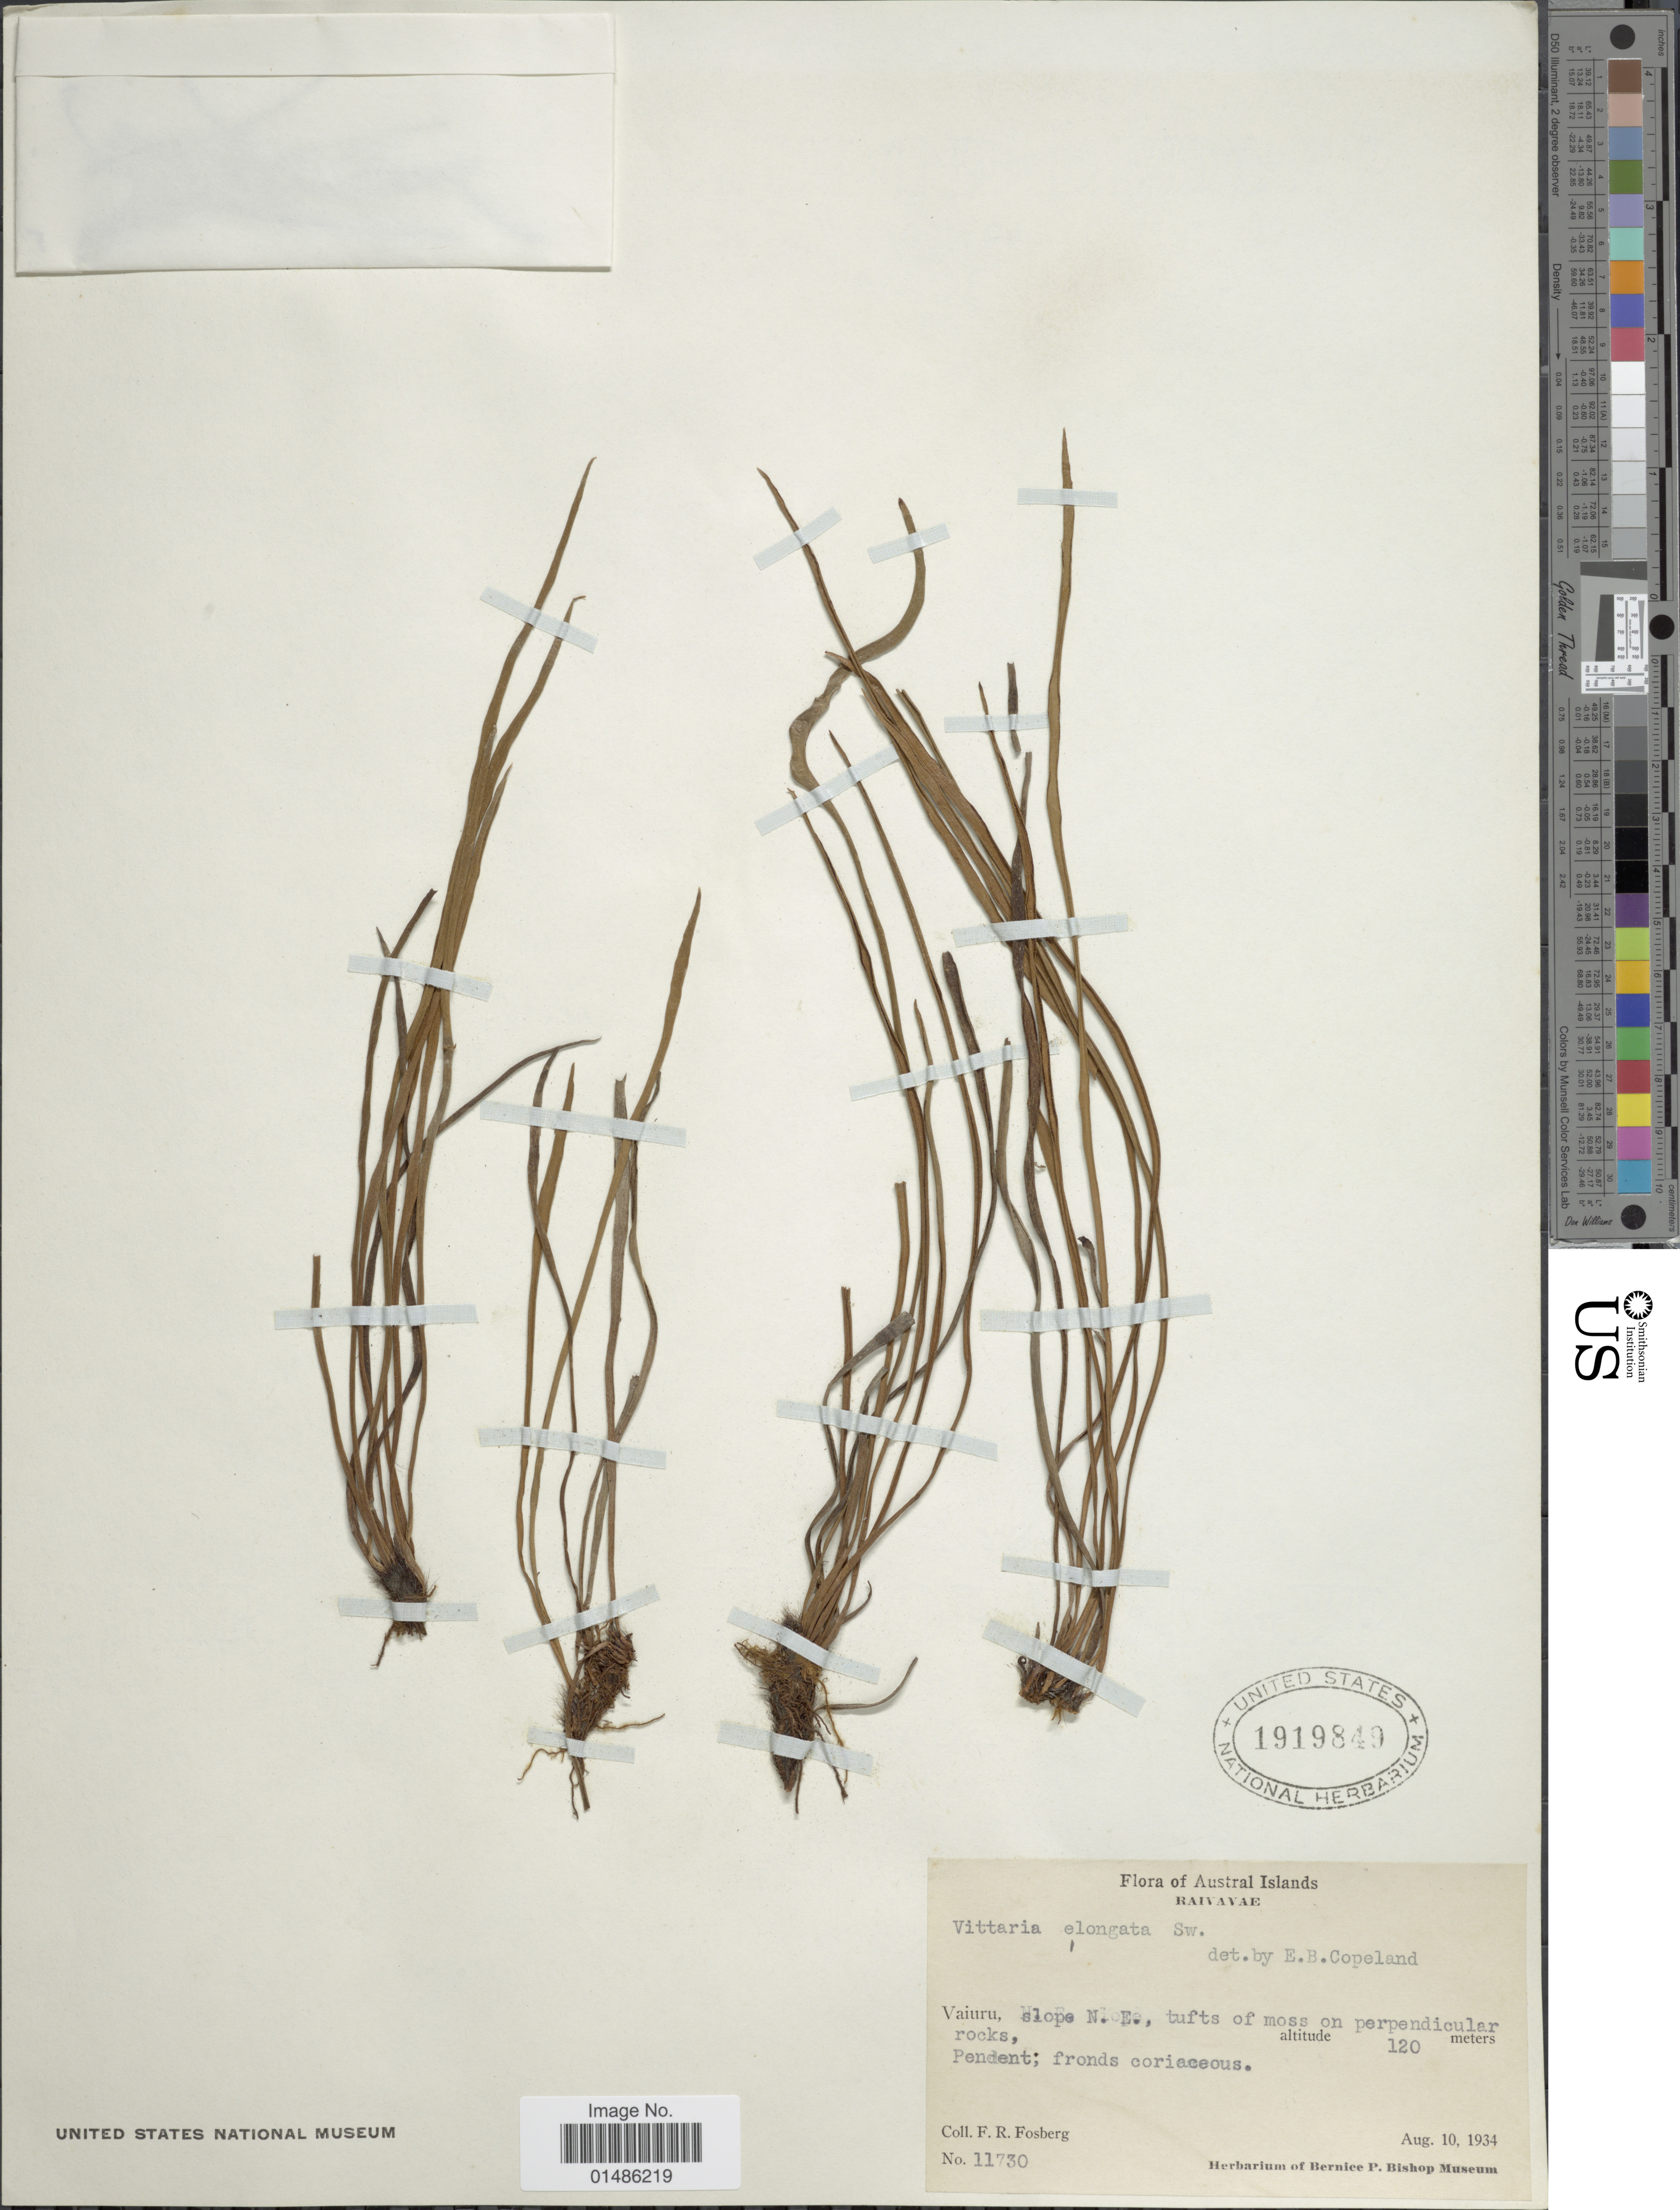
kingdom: Plantae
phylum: Tracheophyta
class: Polypodiopsida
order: Polypodiales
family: Pteridaceae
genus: Haplopteris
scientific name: Haplopteris ensiformis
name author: (Sw.) E.H. Crane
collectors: F. R. Fosberg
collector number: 11730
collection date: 1934-08-10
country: French Polynesia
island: Raivavae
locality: Austral Islands. Raivavae. Vaiuru, slope N.E., tufts of moss on perpendicular rocks.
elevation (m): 120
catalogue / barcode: US 1919849